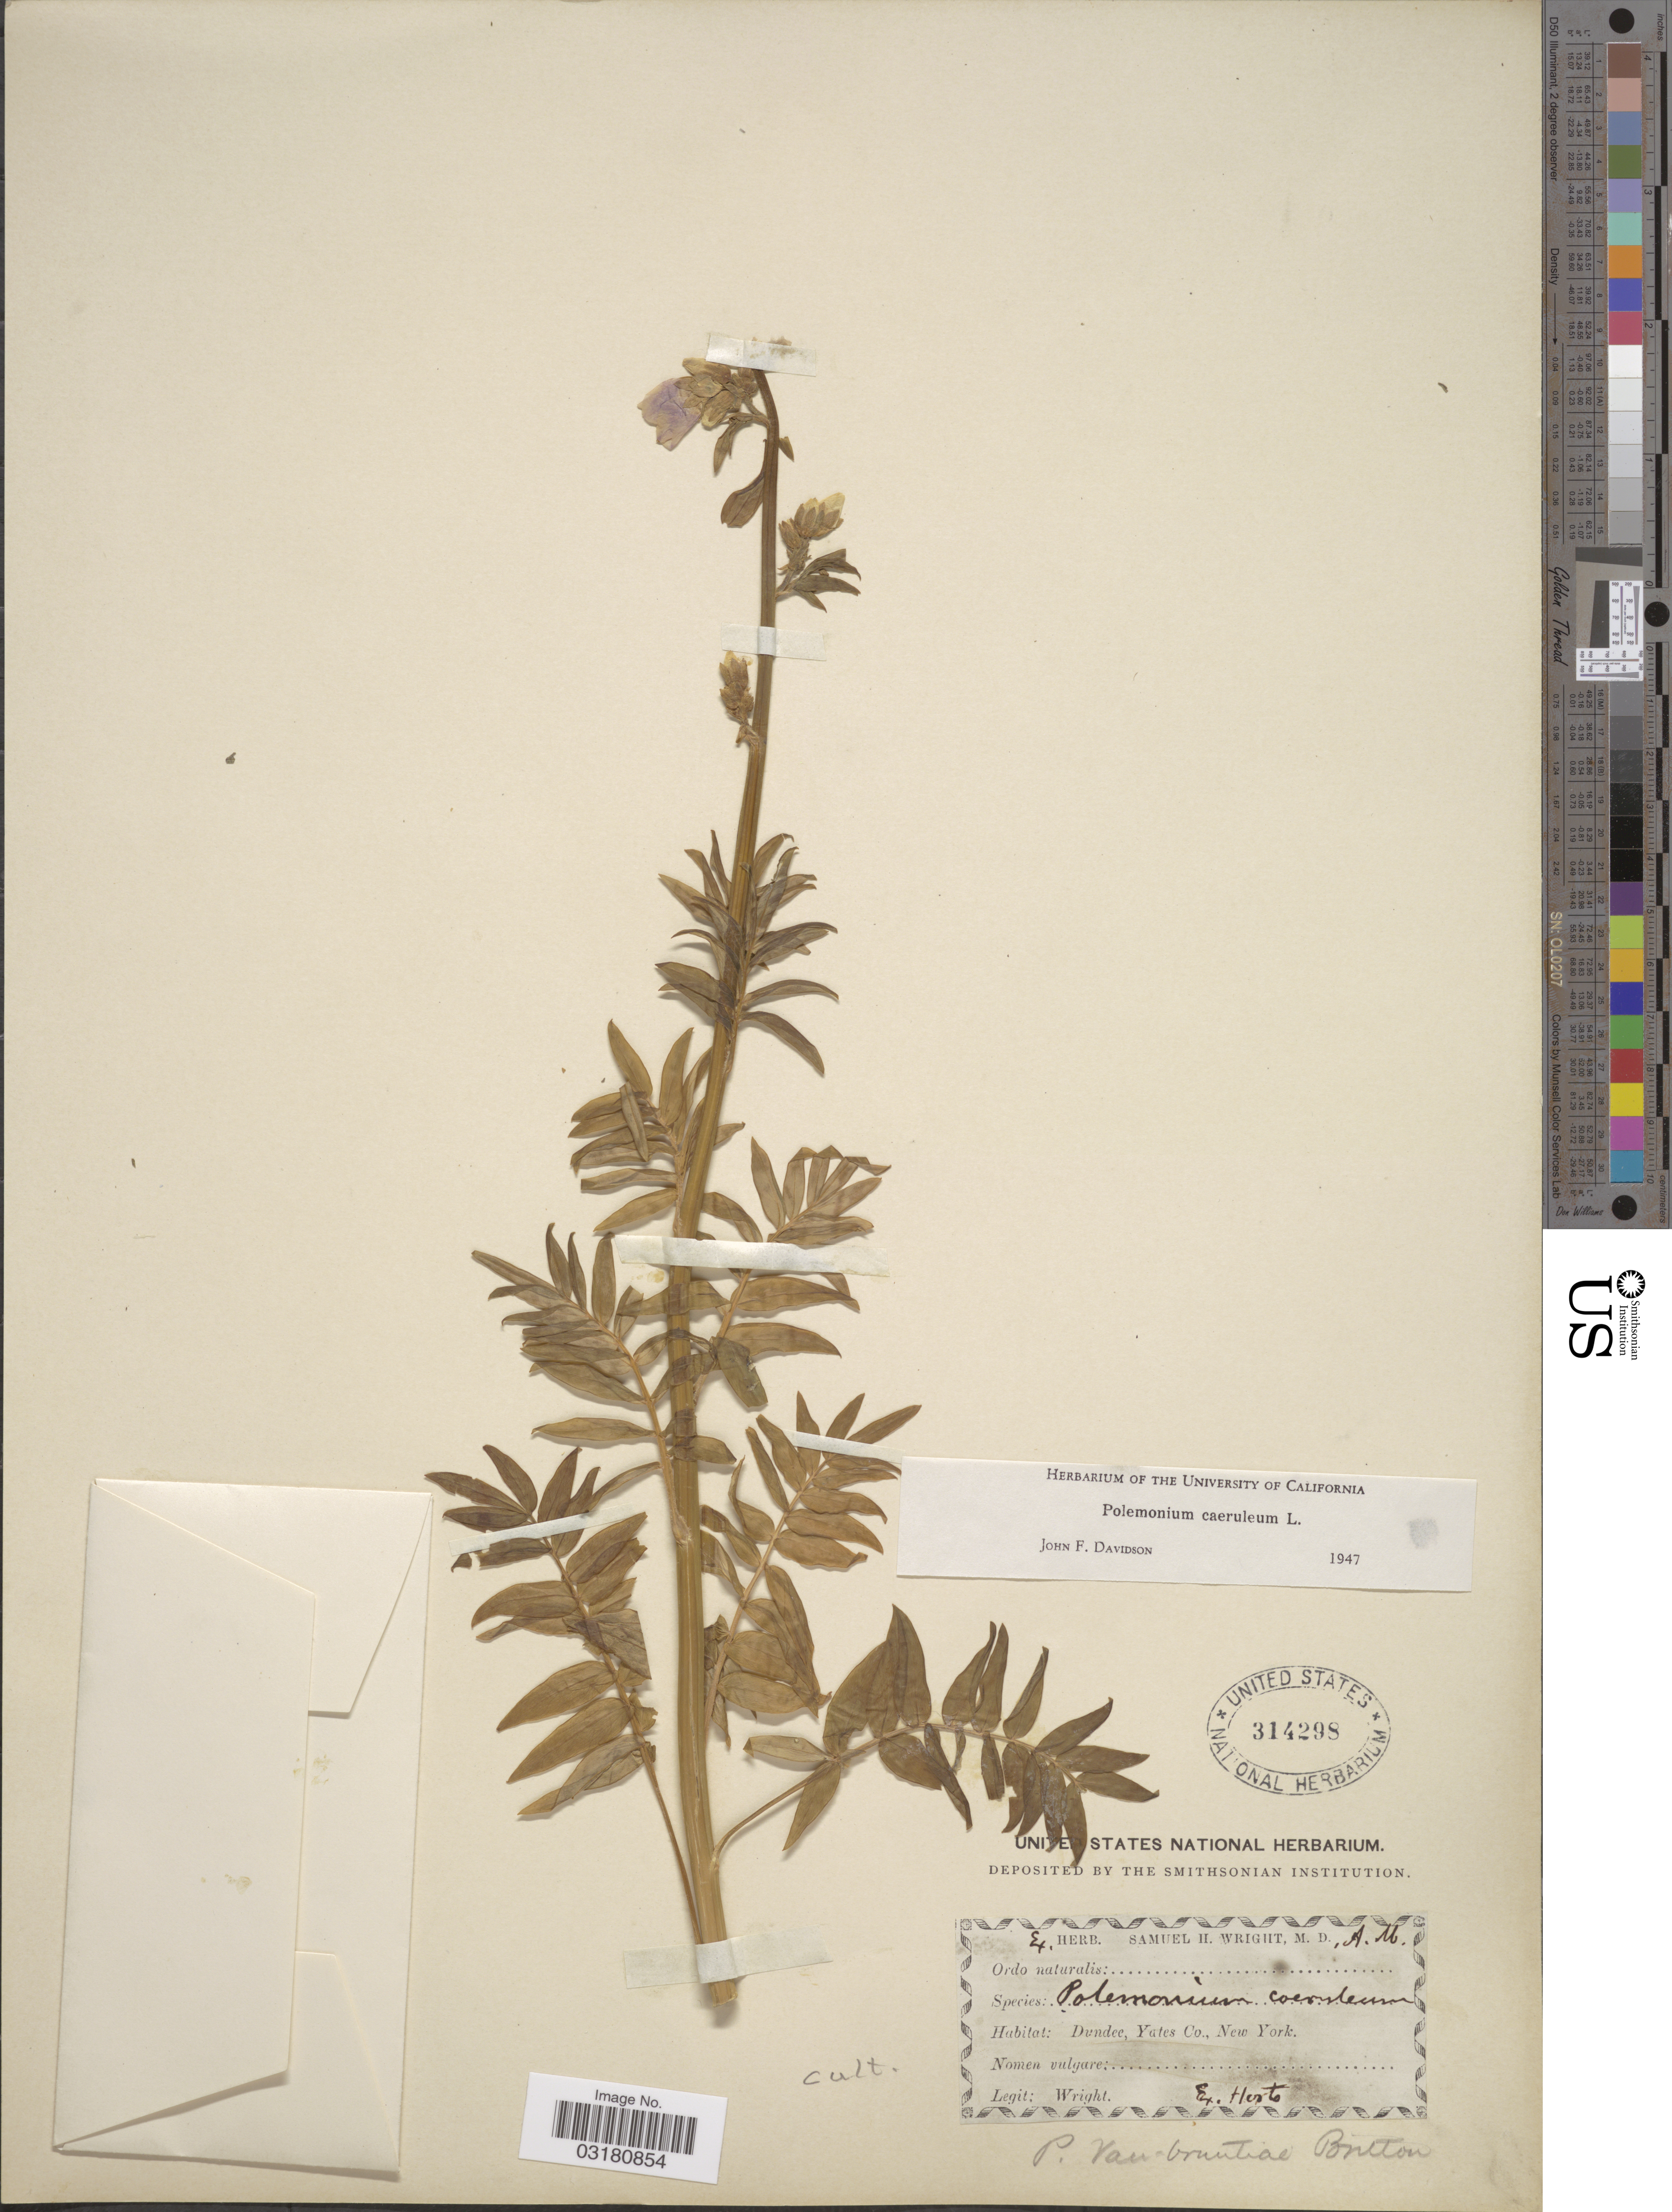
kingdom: Plantae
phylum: Tracheophyta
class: Magnoliopsida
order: Ericales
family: Polemoniaceae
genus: Polemonium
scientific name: Polemonium caeruleum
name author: L.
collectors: S. H. Wright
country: United States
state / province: New York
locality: Dundee, Yates Co.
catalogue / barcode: US 314298